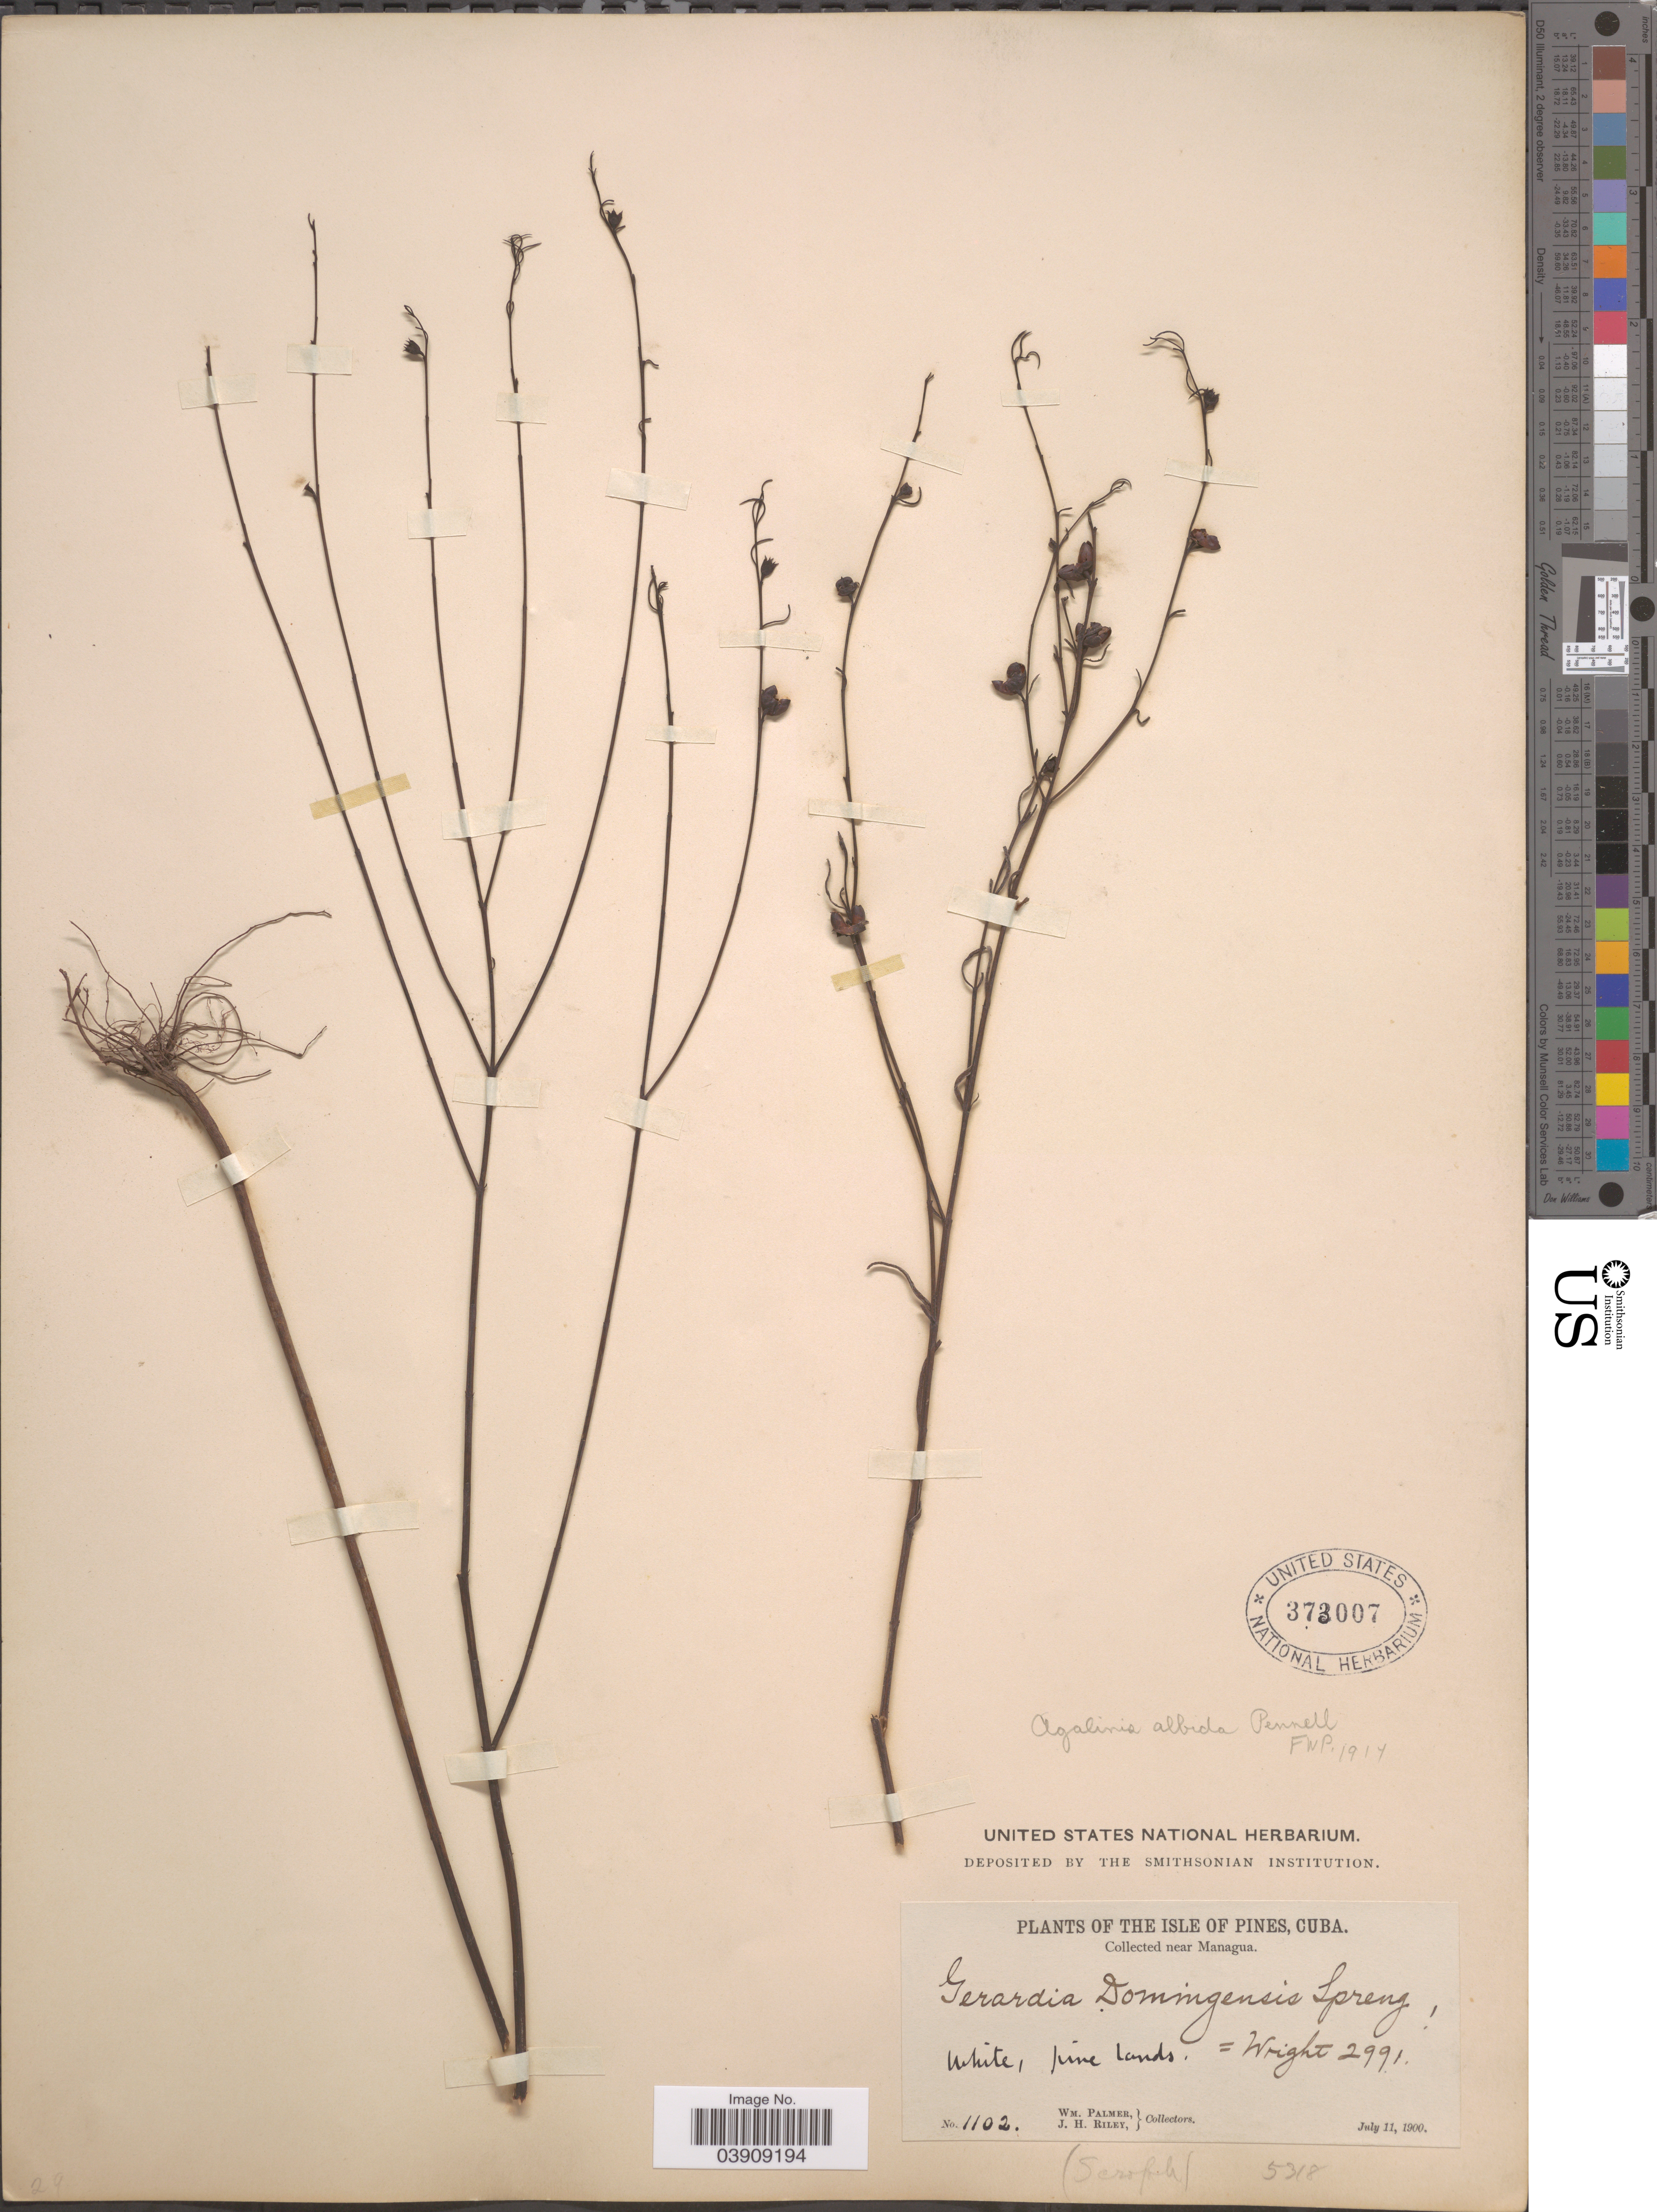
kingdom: Plantae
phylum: Tracheophyta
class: Magnoliopsida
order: Lamiales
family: Orobanchaceae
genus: Gerardia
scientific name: Gerardia albida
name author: (Britton & Pennell) Pennell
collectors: W. Palmer & J. H. Riley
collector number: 1102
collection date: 1900-07-11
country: Cuba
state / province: Isla de la Juventud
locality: The Isle of Pines. Near Managua.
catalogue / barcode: US 373007